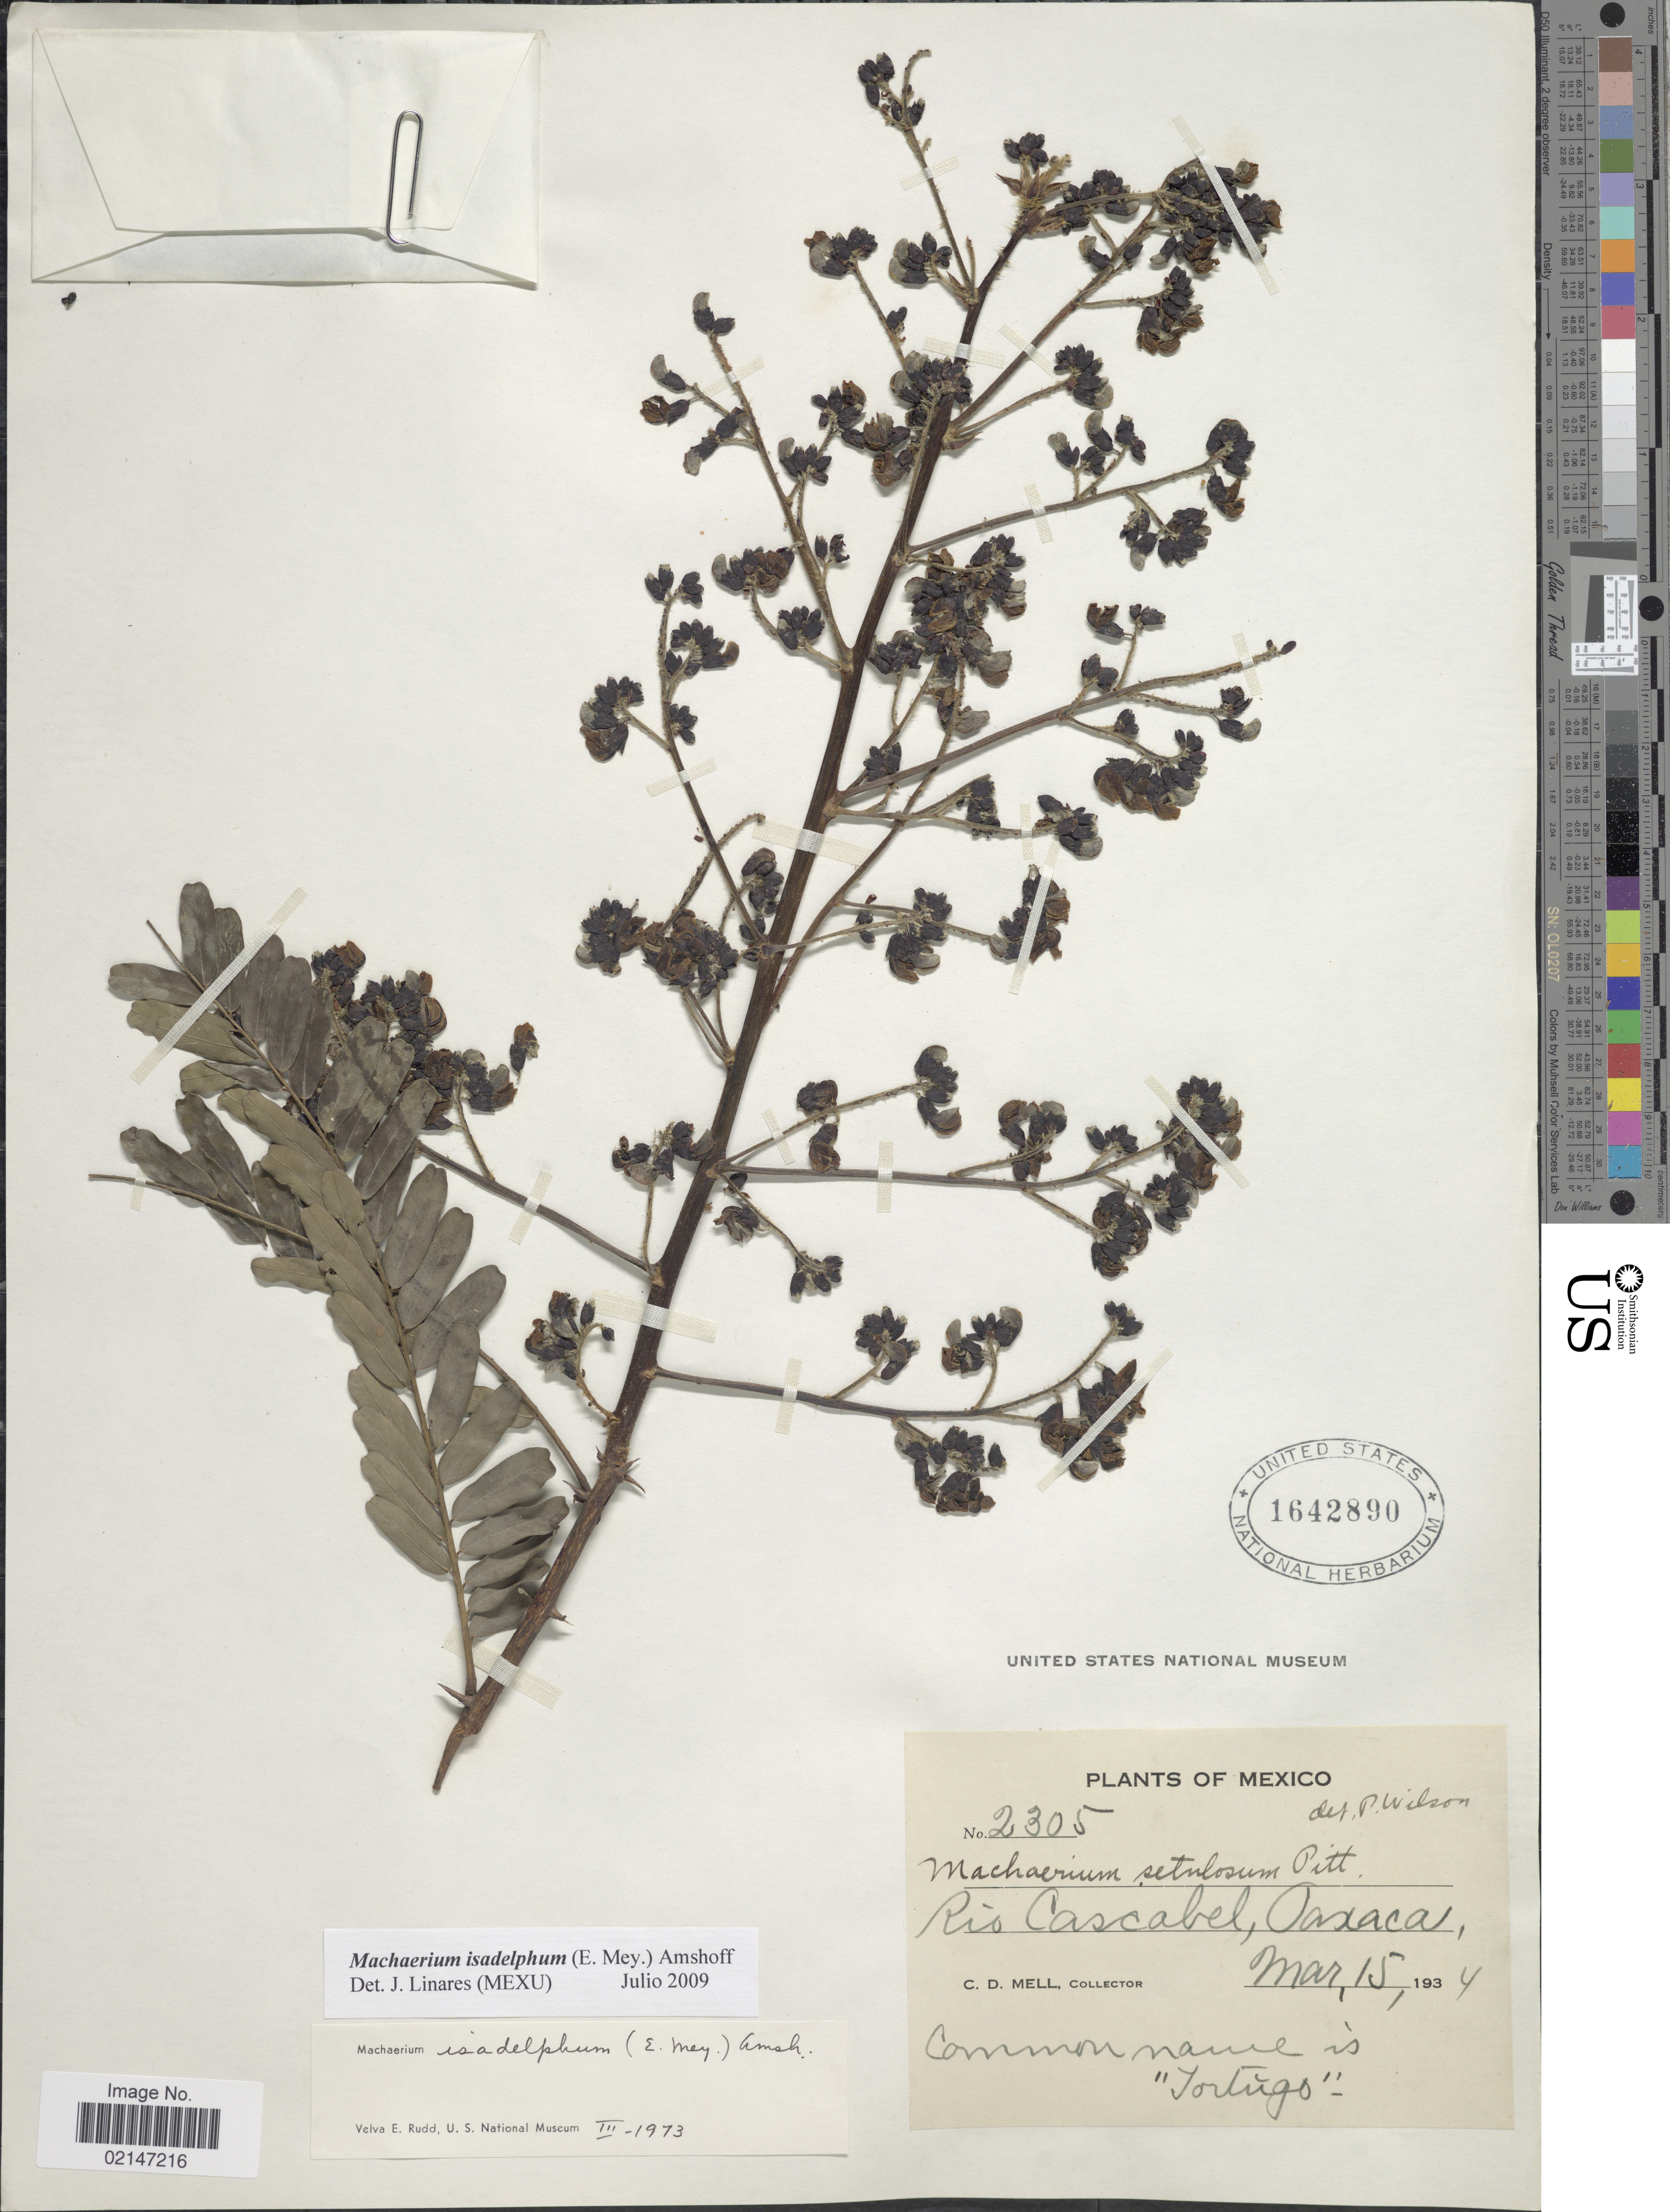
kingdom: Plantae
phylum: Tracheophyta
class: Magnoliopsida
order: Fabales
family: Fabaceae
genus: Machaerium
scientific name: Machaerium isadelphum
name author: (E. Mey.) Amshoff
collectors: C. D. Mell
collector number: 2305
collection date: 1934-03-15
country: Mexico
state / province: Oaxaca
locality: Rio Cascabel, Common name is 'Jortingo'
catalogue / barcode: US 1642890